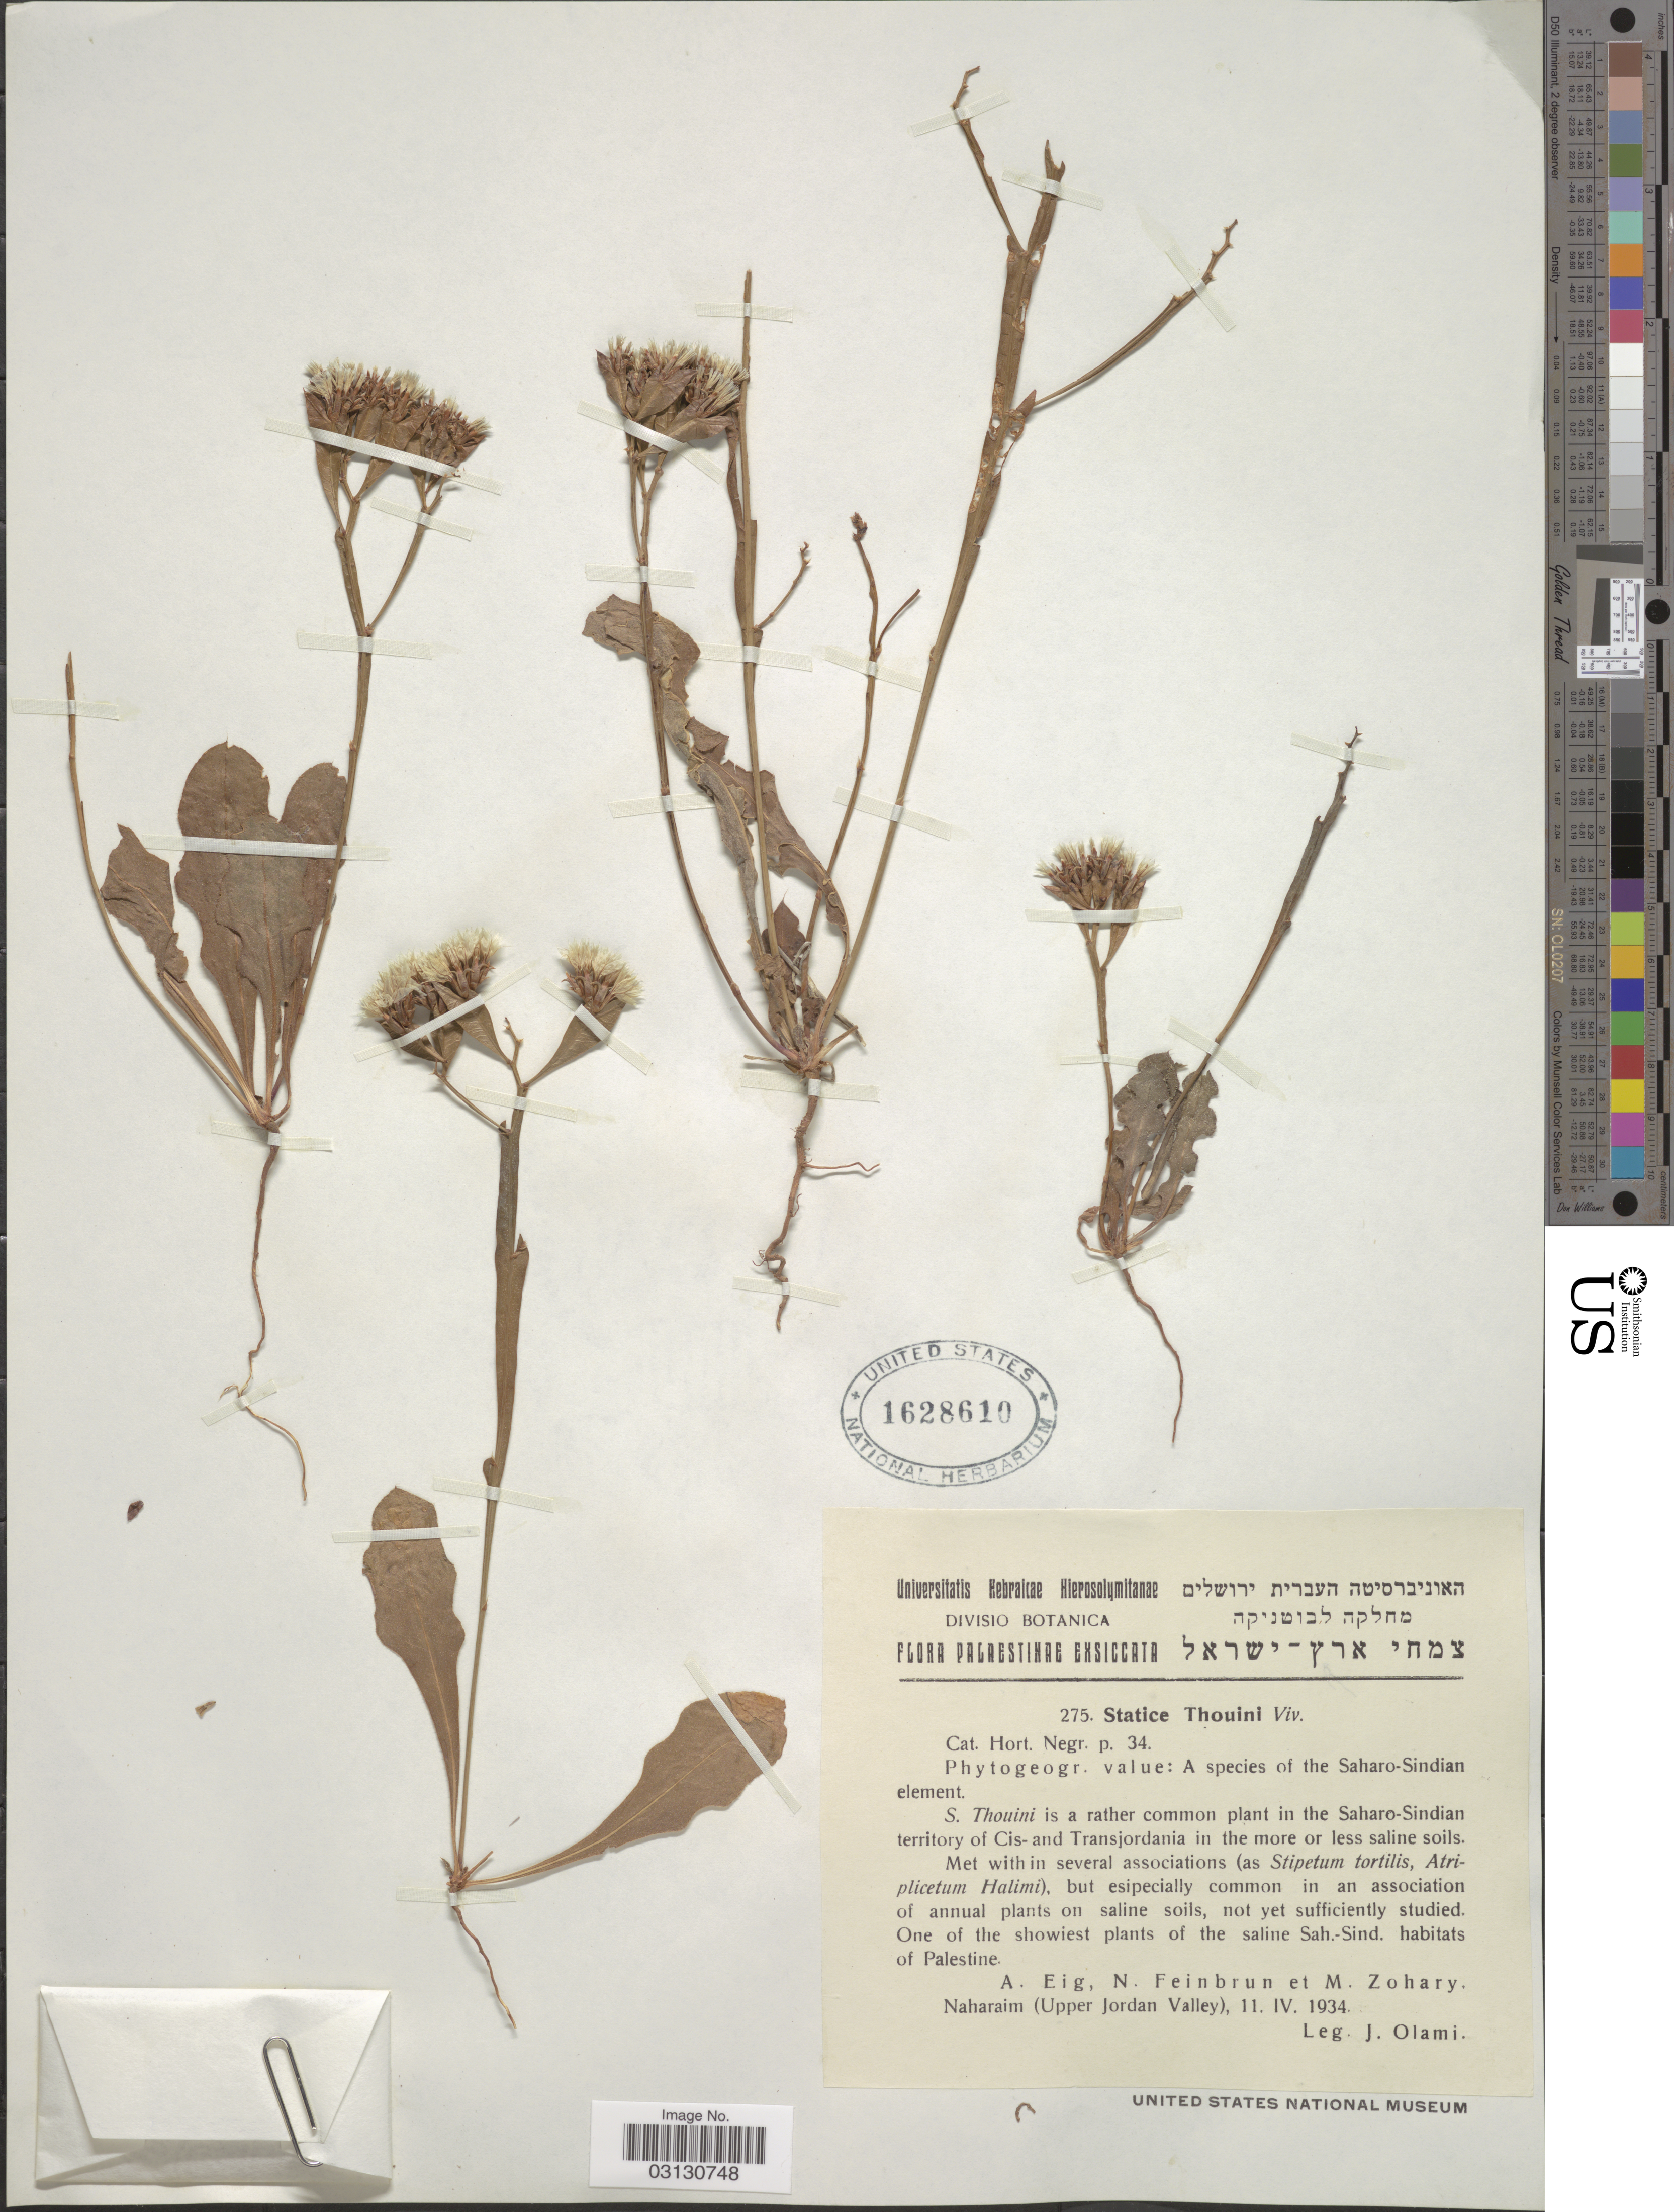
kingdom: Plantae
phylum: Tracheophyta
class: Magnoliopsida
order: Caryophyllales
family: Plumbaginaceae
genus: Limonium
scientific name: Limonium thouinii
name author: Kuntze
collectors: J. Olami, A. Eig, N. Feinbrun & M. Zohary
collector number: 275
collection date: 1934-04-11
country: Israel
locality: Palaestinae, Naharaim (Upper Jordan Valley).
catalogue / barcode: US 1628610